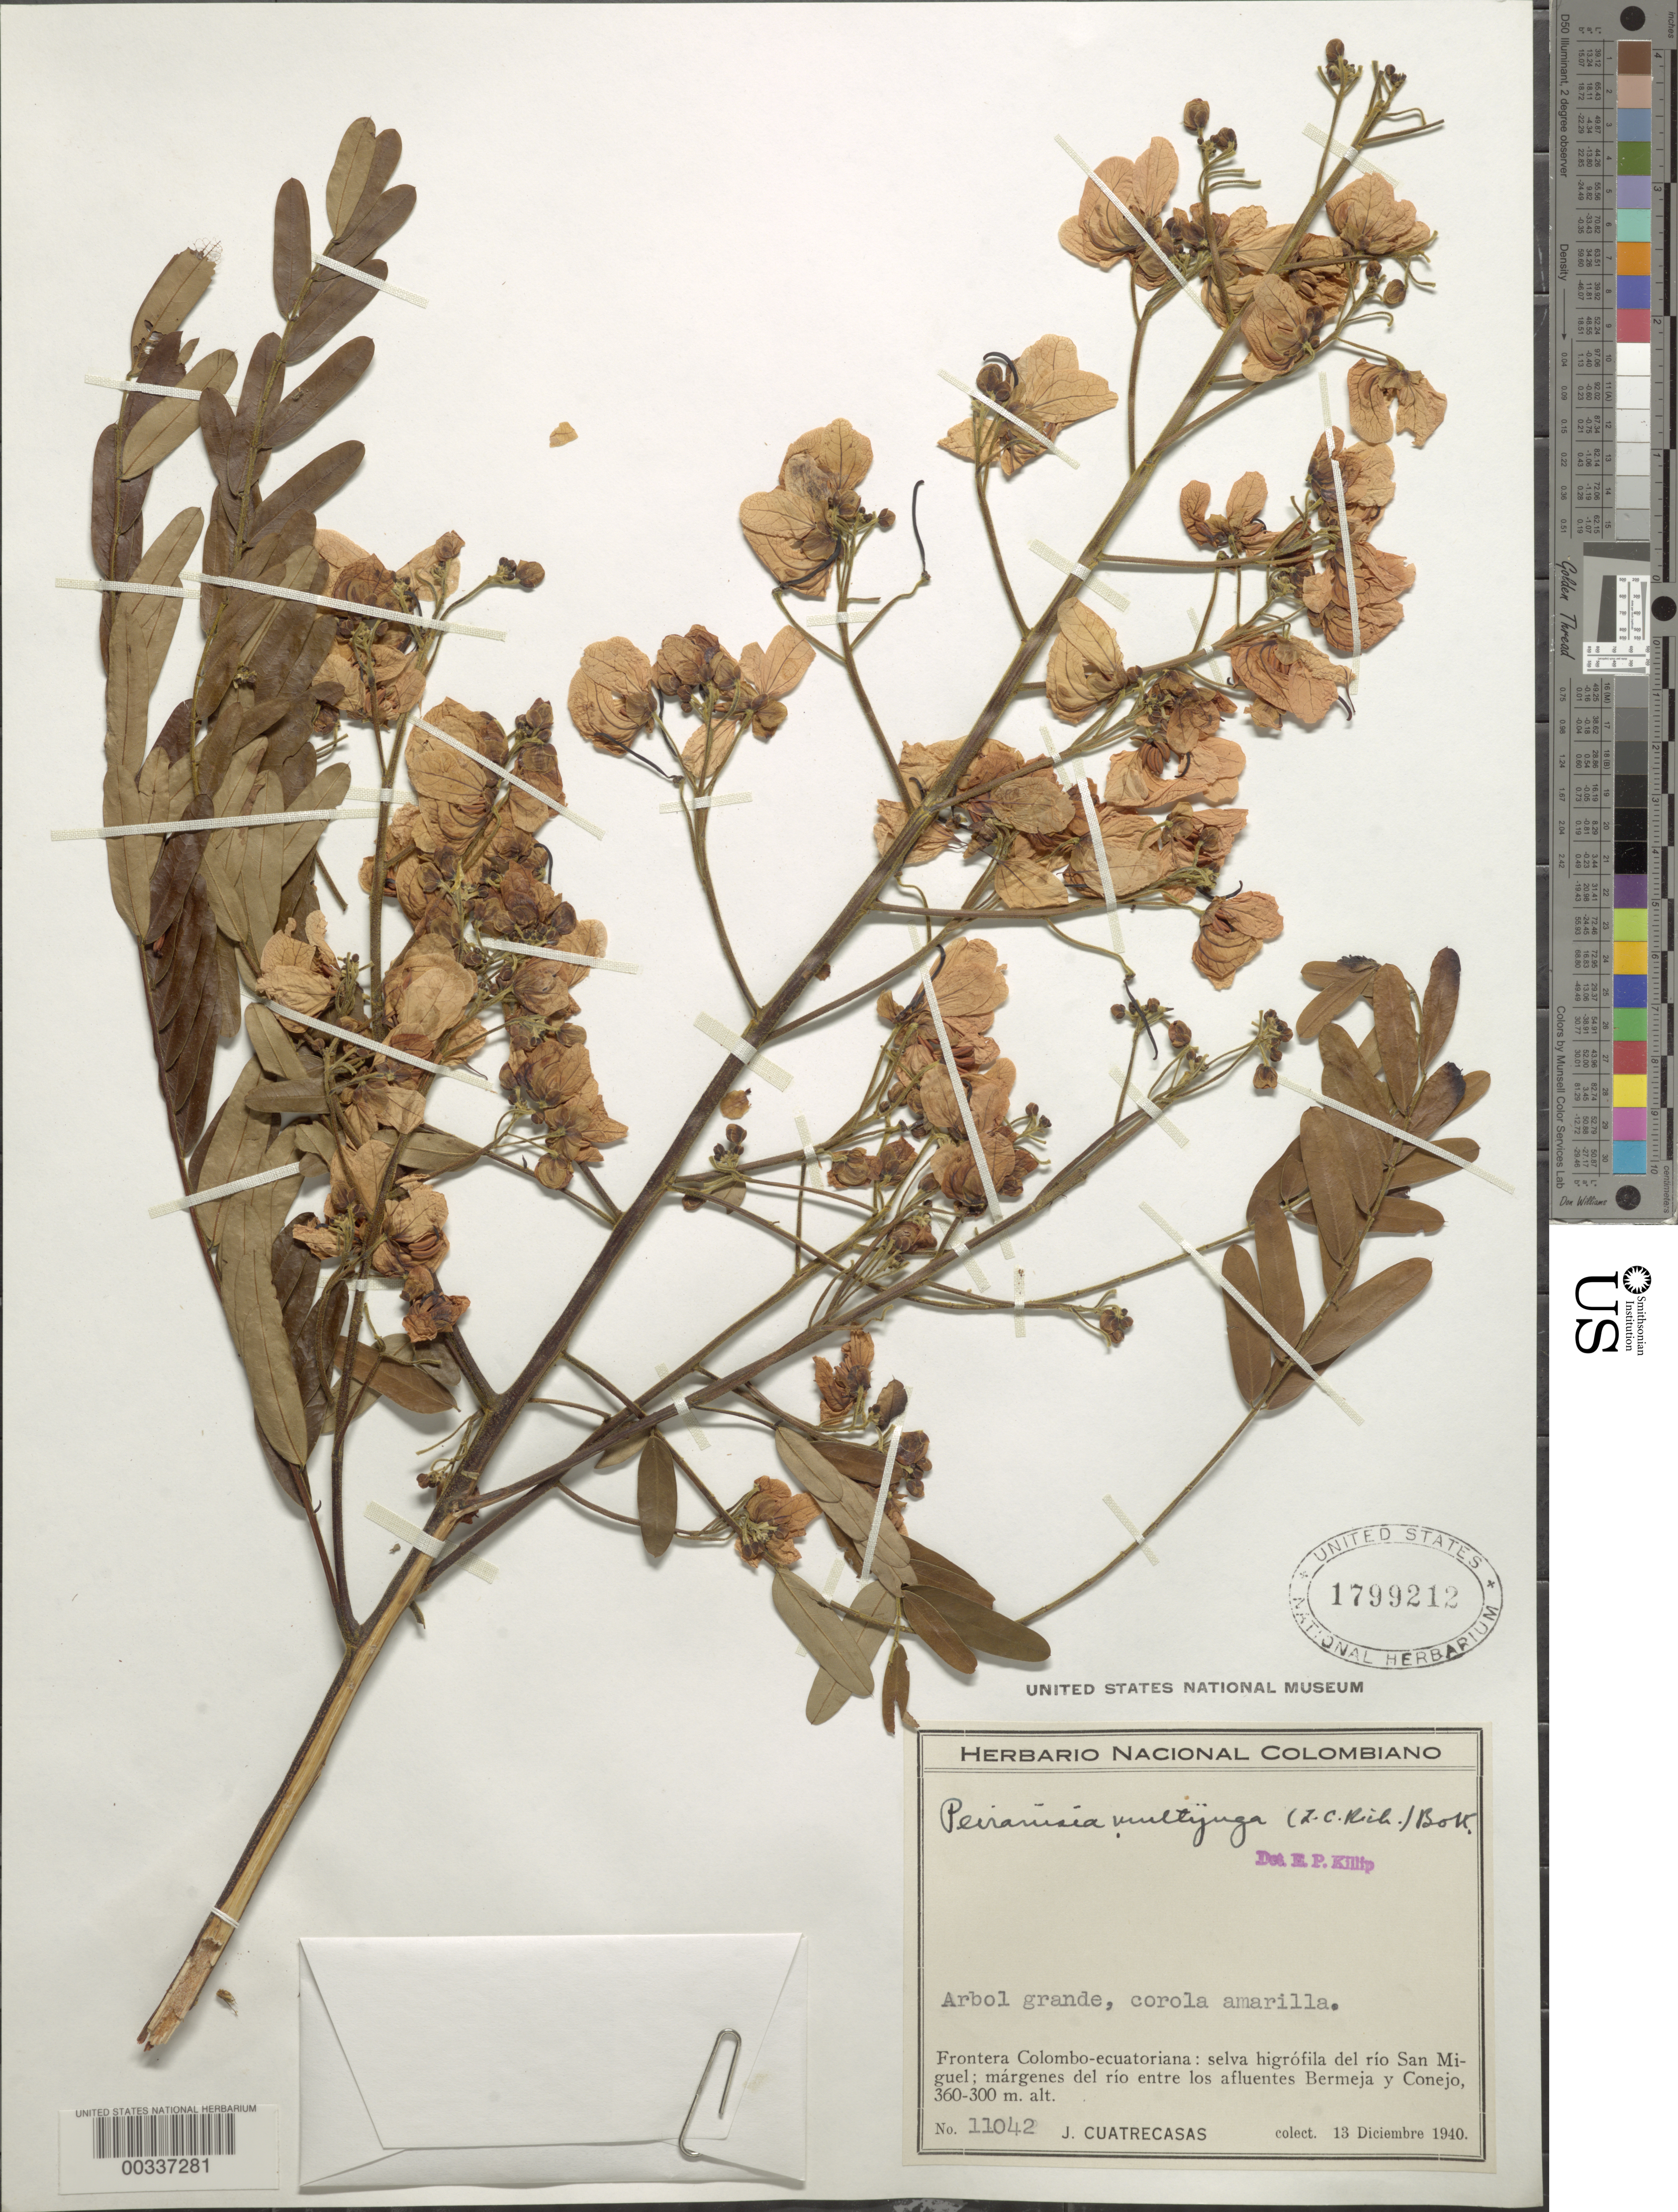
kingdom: Plantae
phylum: Tracheophyta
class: Magnoliopsida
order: Fabales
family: Fabaceae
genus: Senna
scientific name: Senna multijuga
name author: (Rich.) H.S. Irwin & Barneby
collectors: J. Cuatrecasas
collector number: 11042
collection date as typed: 13 Dec 1940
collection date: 1940-12-13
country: Colombia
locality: Border of Colombia and Ecuador; Rio Sal Miguel; edges of the River between the affluents Bermeja and Conejo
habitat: Hydrophilic forest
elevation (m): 300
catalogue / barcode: US 1799212